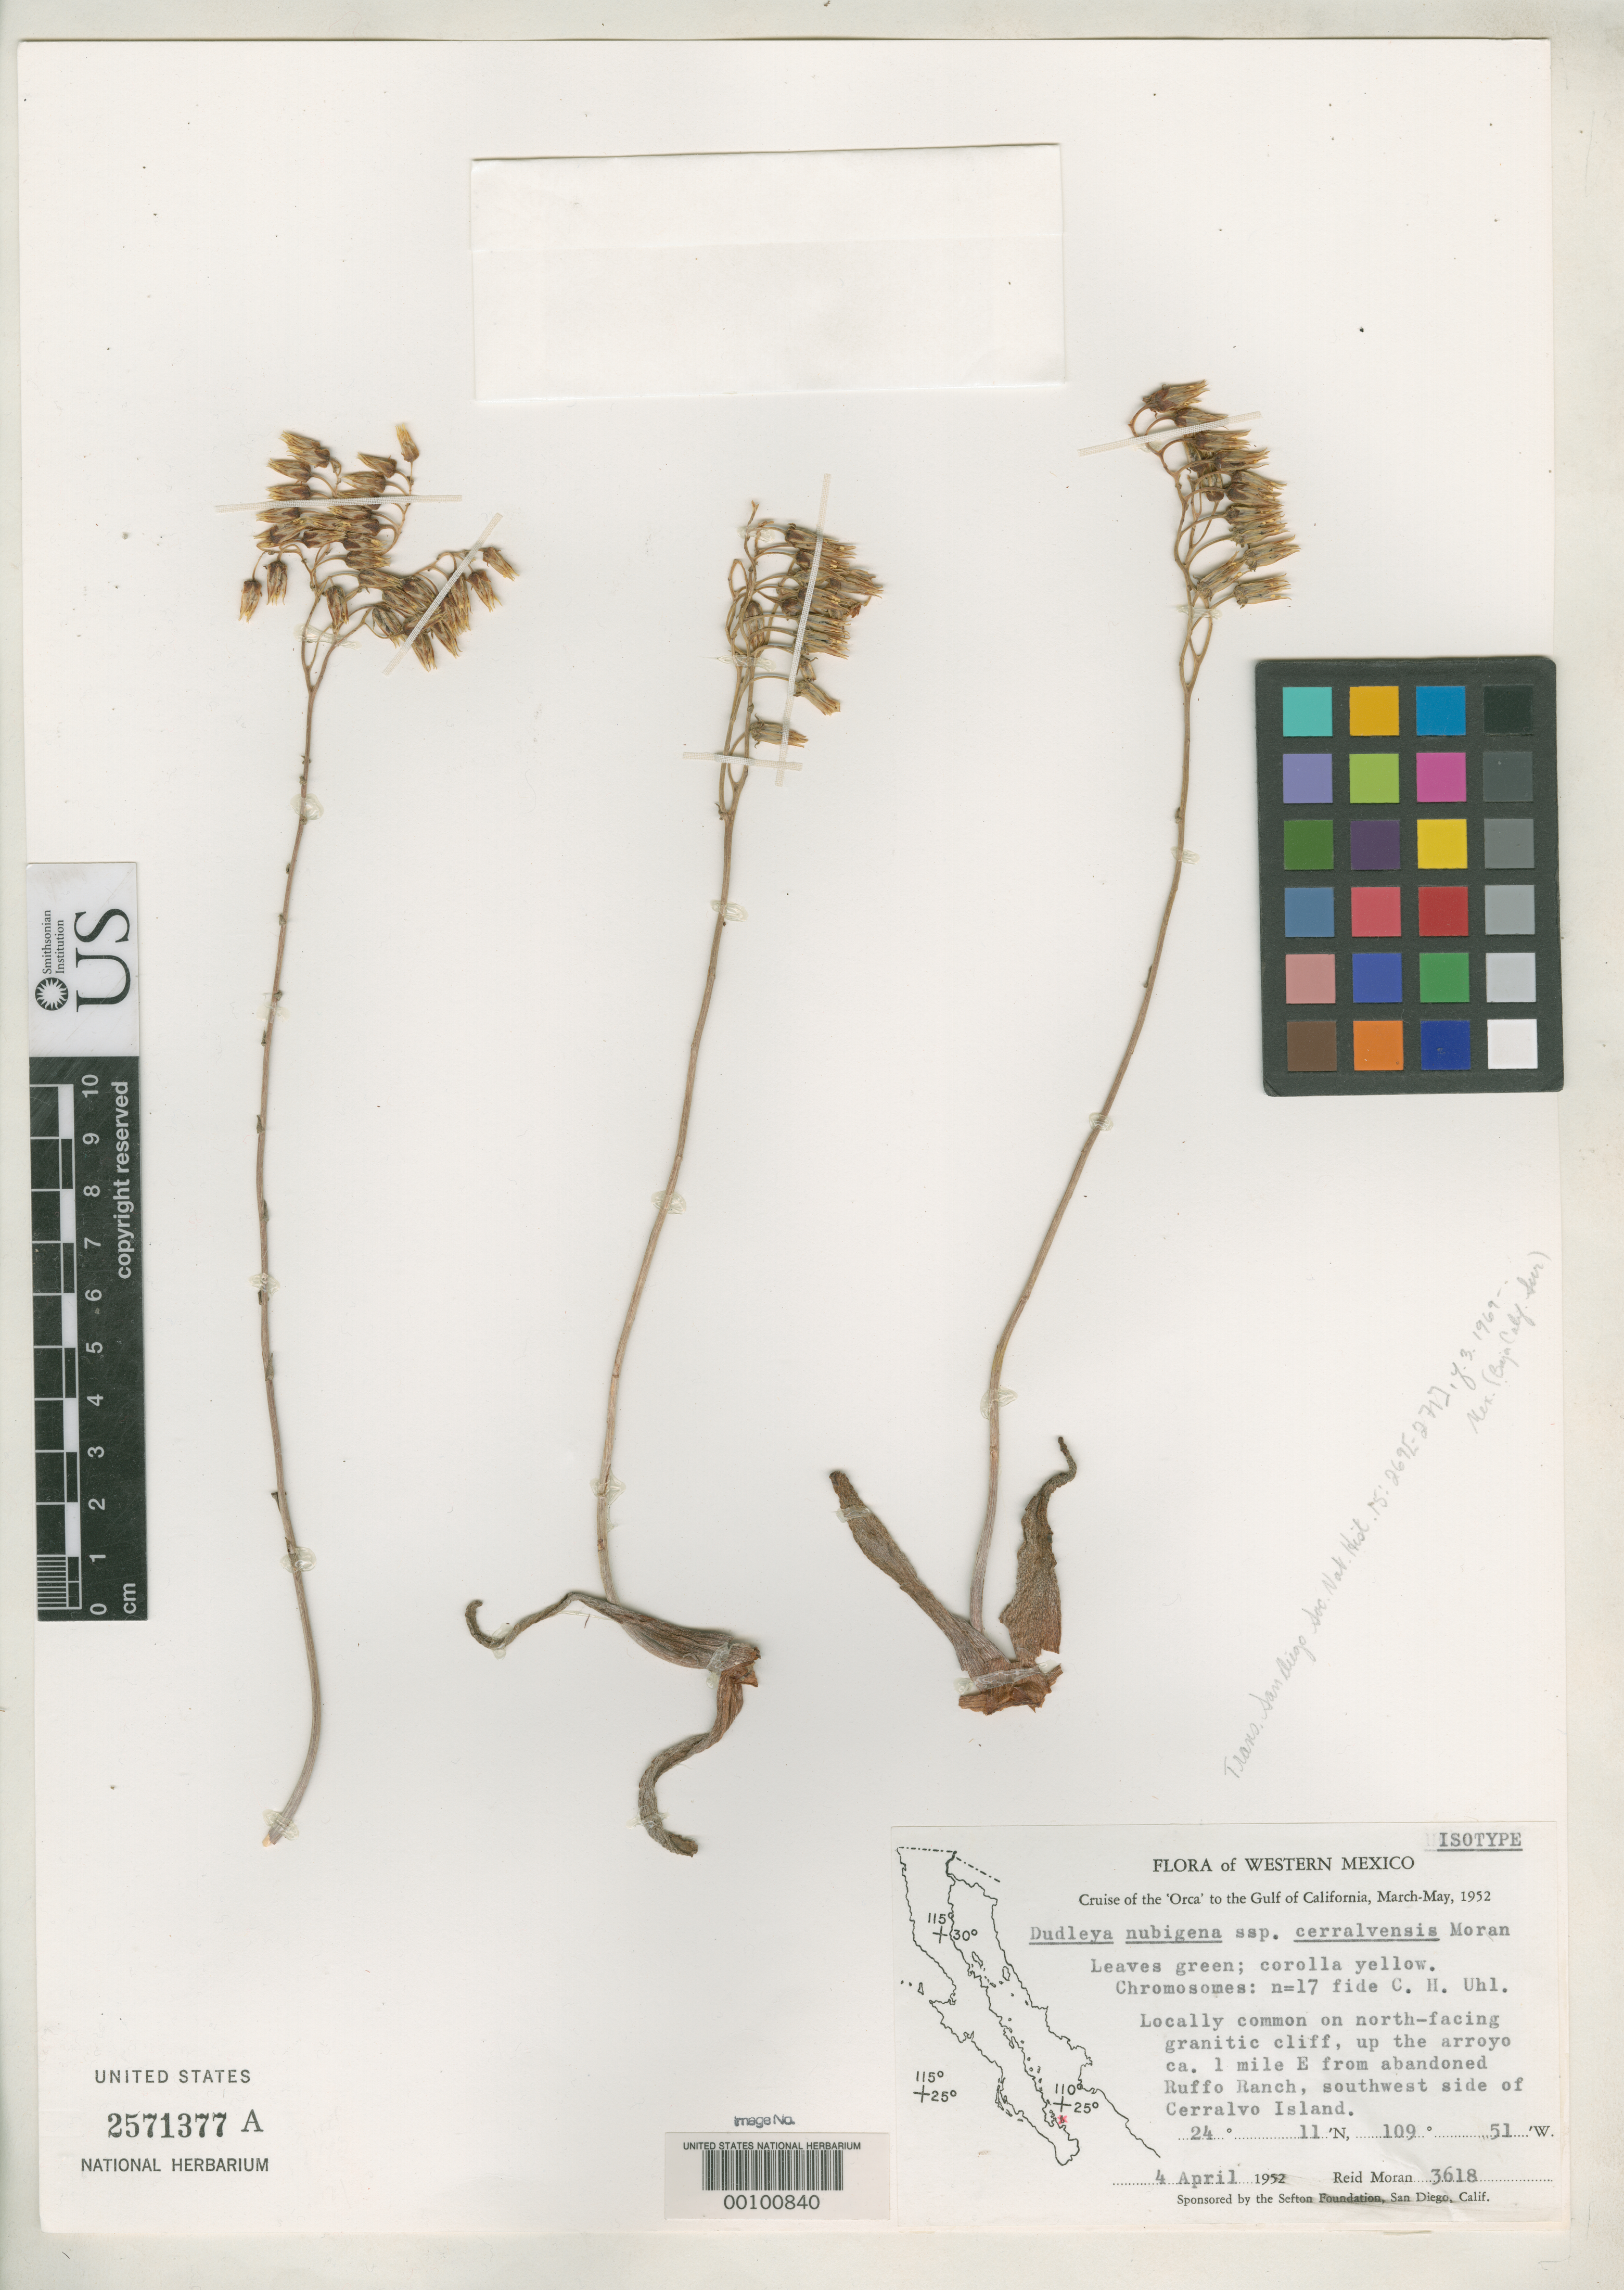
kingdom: Plantae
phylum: Tracheophyta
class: Magnoliopsida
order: Saxifragales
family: Crassulaceae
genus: Dudleya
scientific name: Dudleya nubigena subsp. cerralvensis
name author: Moran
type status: Isotype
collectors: R. V. Moran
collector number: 3618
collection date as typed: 04 Apr 1952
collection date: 1952-04-04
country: Mexico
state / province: Baja California Sur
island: Cerralvo Island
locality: Southwest Cerralvo Island.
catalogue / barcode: US 2571377A